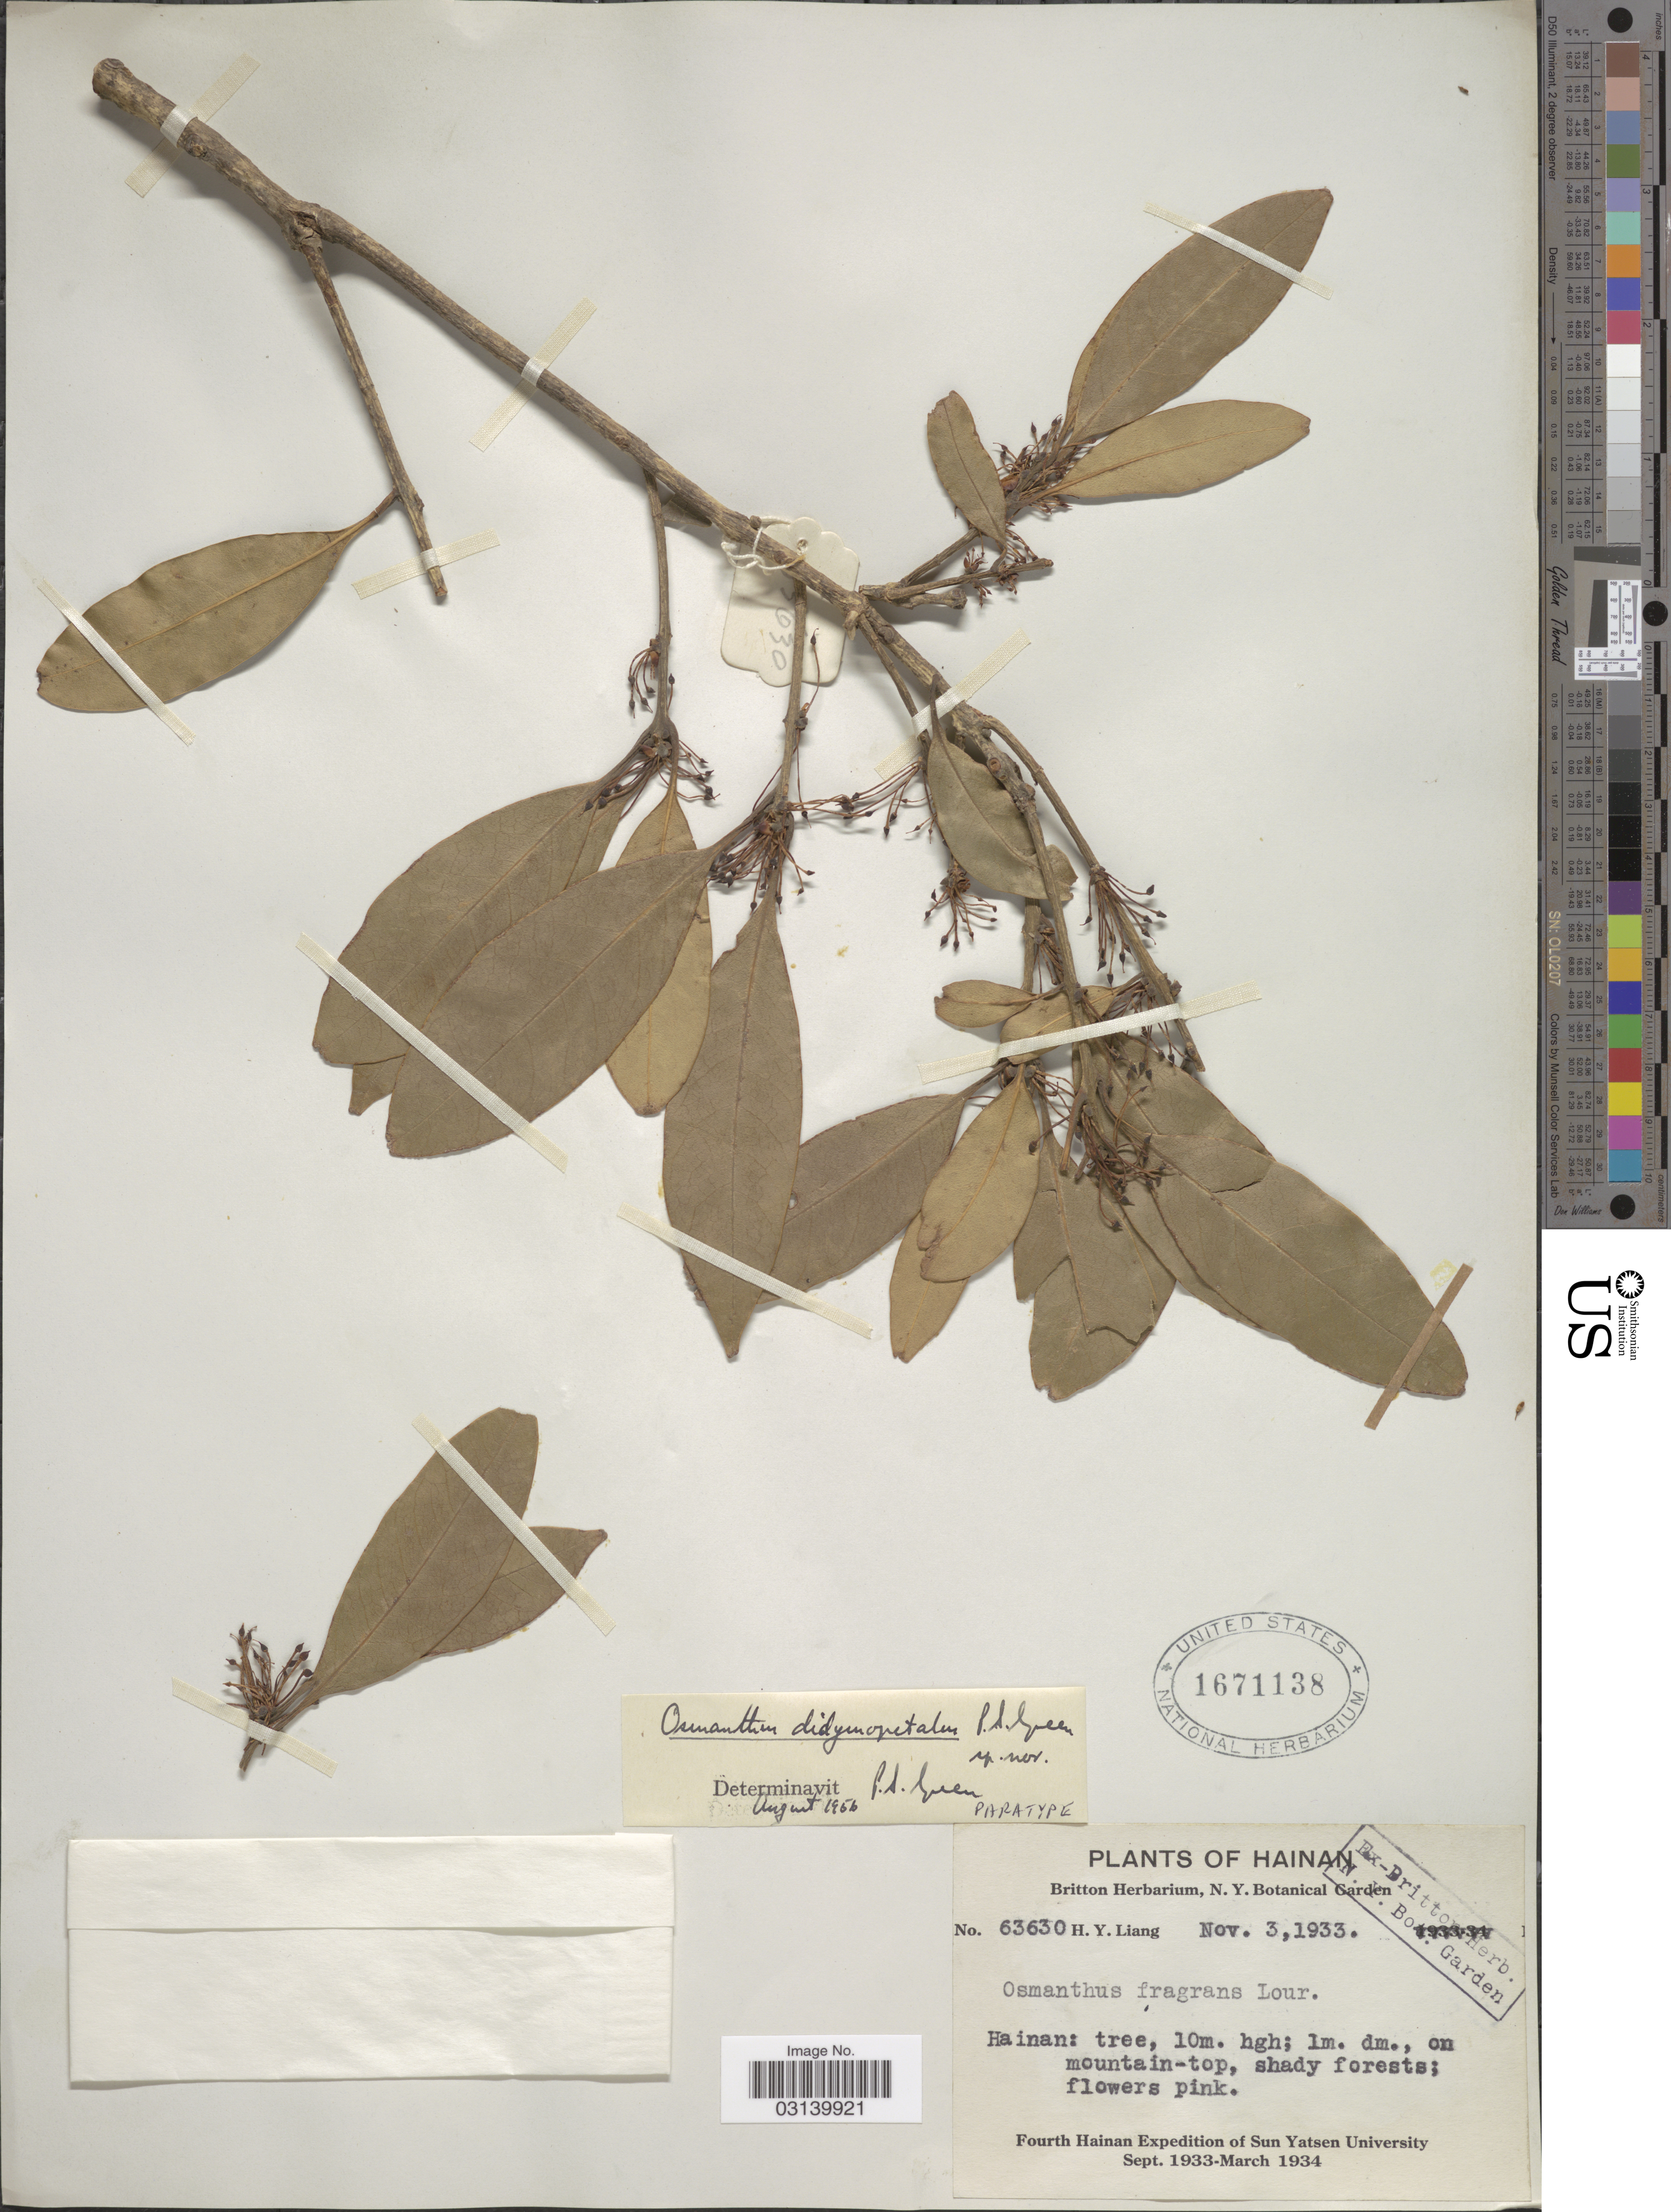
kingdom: Plantae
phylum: Tracheophyta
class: Magnoliopsida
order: Lamiales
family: Oleaceae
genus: Osmanthus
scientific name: Osmanthus didymopetalus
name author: P.S. Green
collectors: H. Y. Liang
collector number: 63630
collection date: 1933-11-03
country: China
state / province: Hainan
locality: On mountain-top.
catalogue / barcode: US 1671138